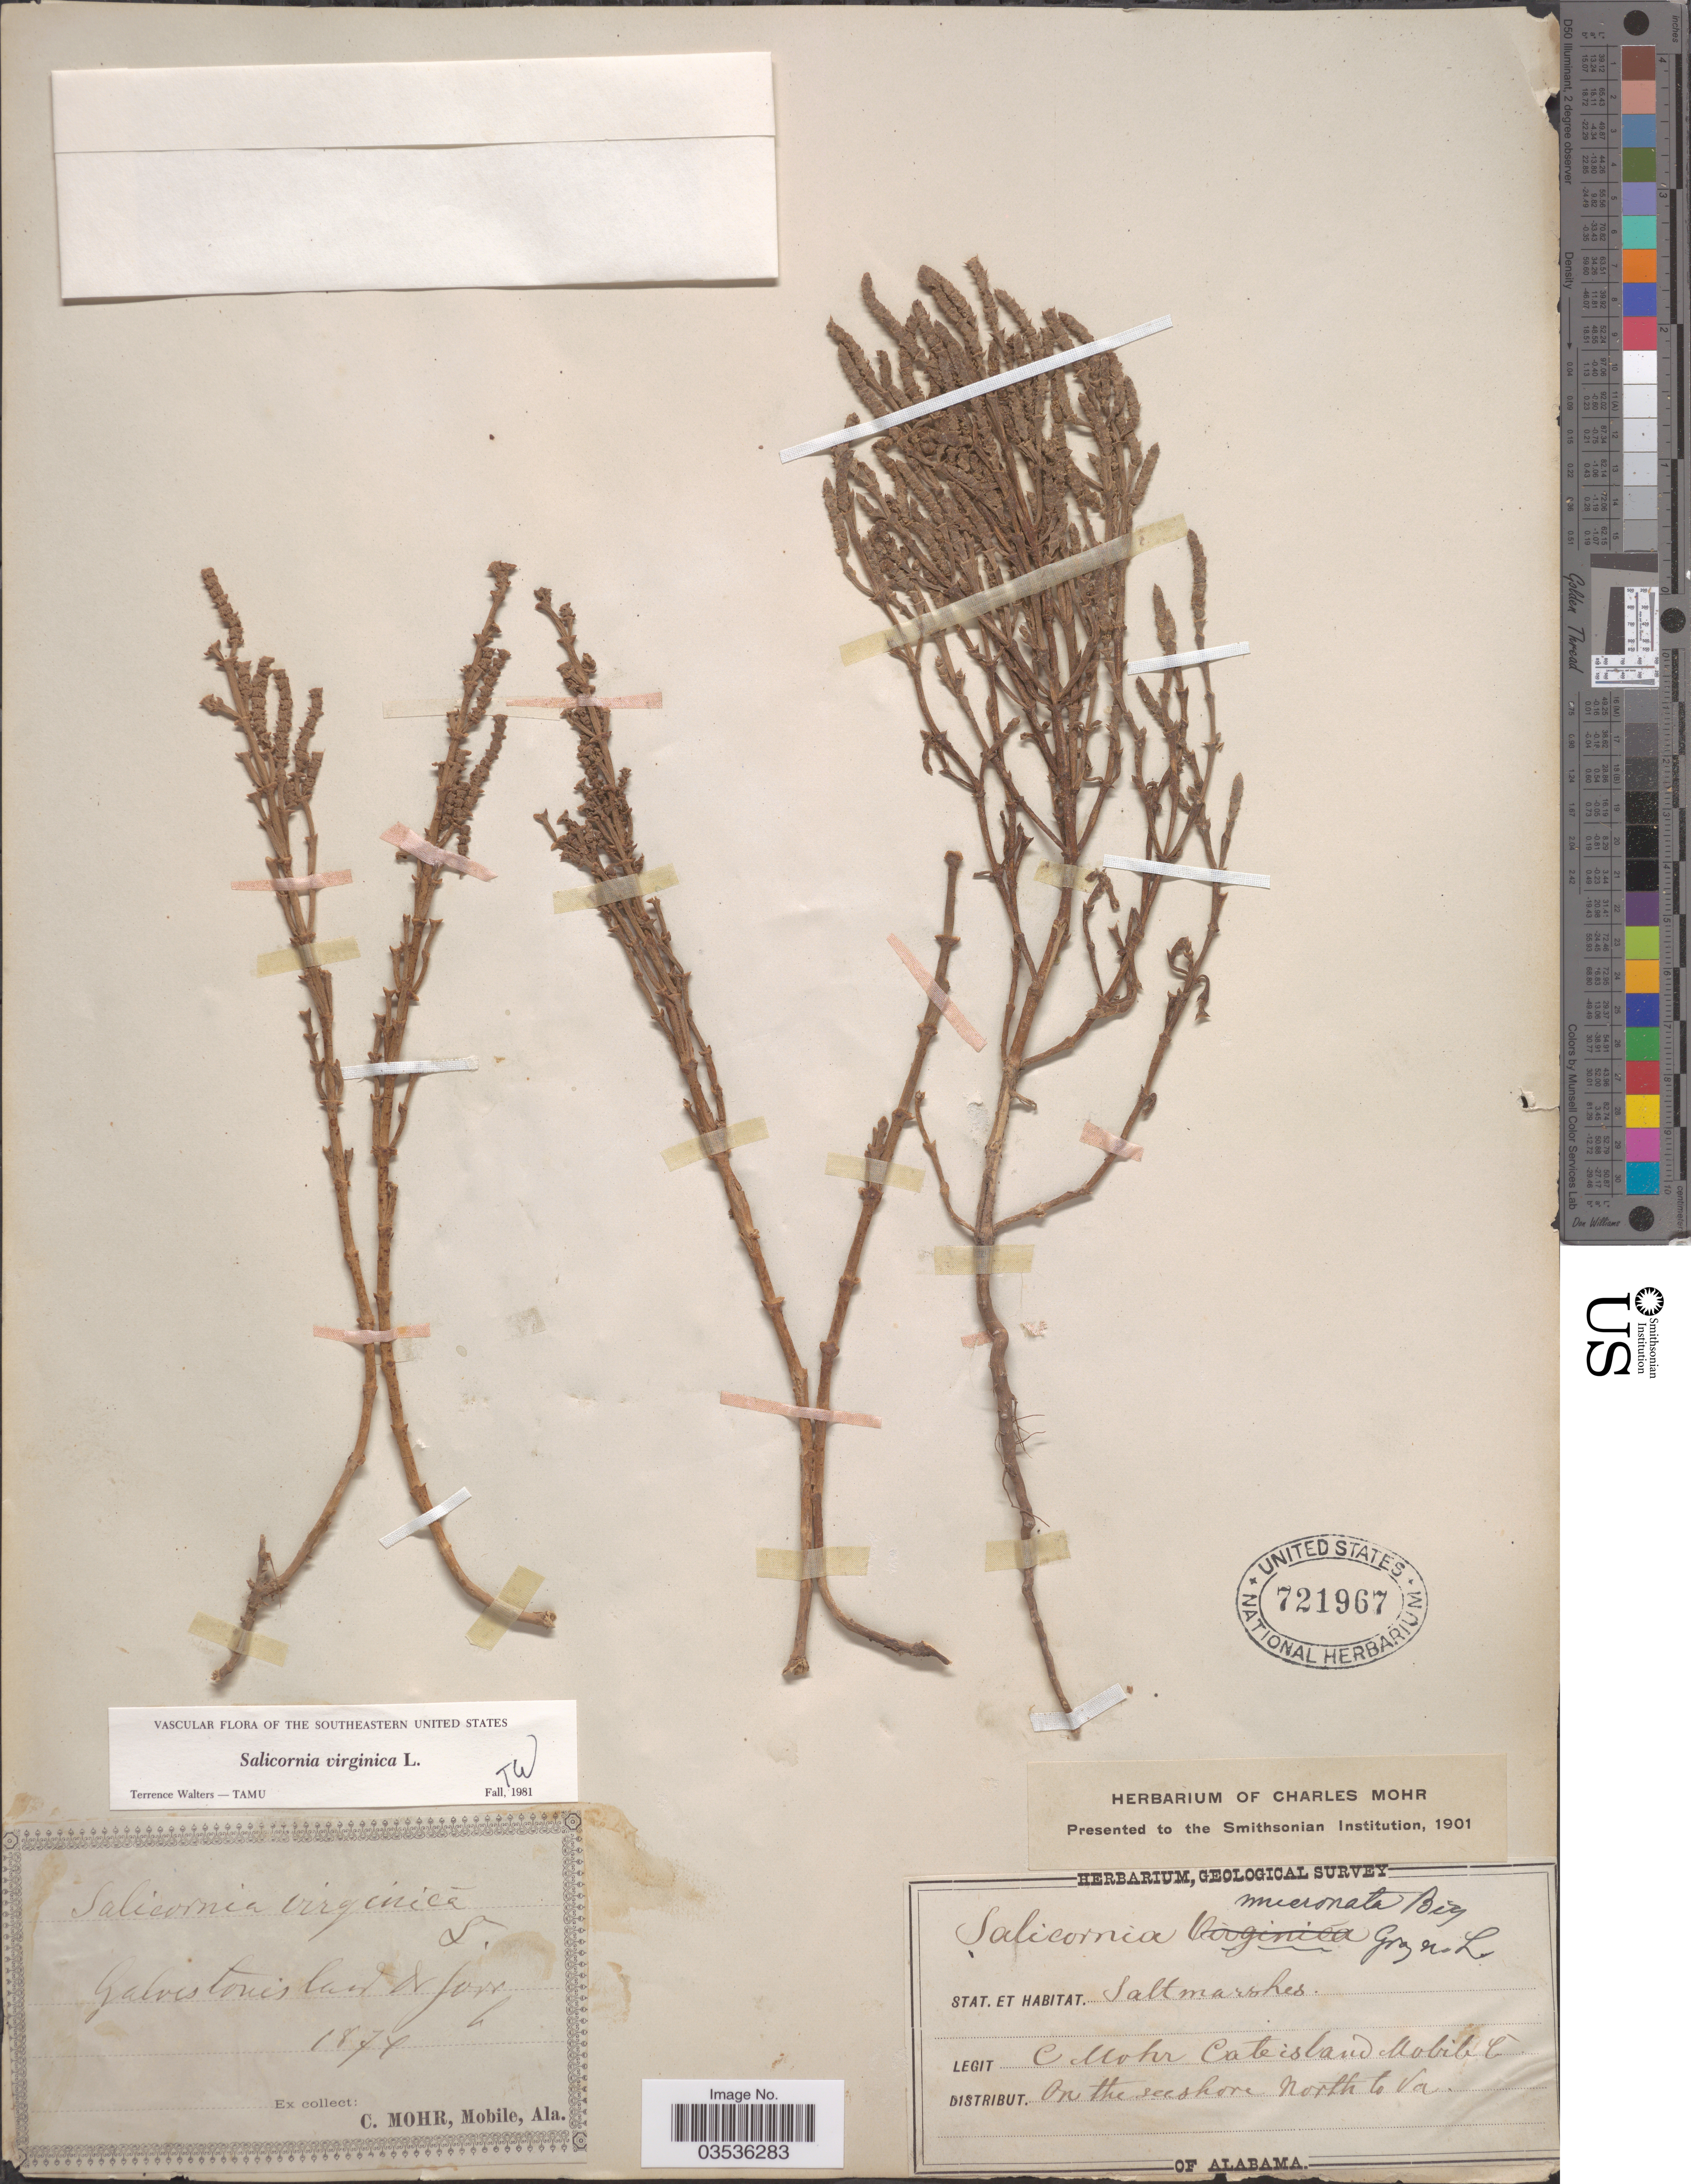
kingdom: Plantae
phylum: Tracheophyta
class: Magnoliopsida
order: Caryophyllales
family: Amaranthaceae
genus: Salicornia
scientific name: Salicornia bigelovii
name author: Torr.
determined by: Strong, Mark T., (BOT), Smithsonian Institution - National Museum of Natural History (UNITED STATES)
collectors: Mohr, C. T. (herbarium)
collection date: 1874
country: United States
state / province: Alabama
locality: Cate island Mobile Co. Galveston island.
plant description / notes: Mixed with Salicornia ambigua (letter B on sheet)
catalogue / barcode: US 721967